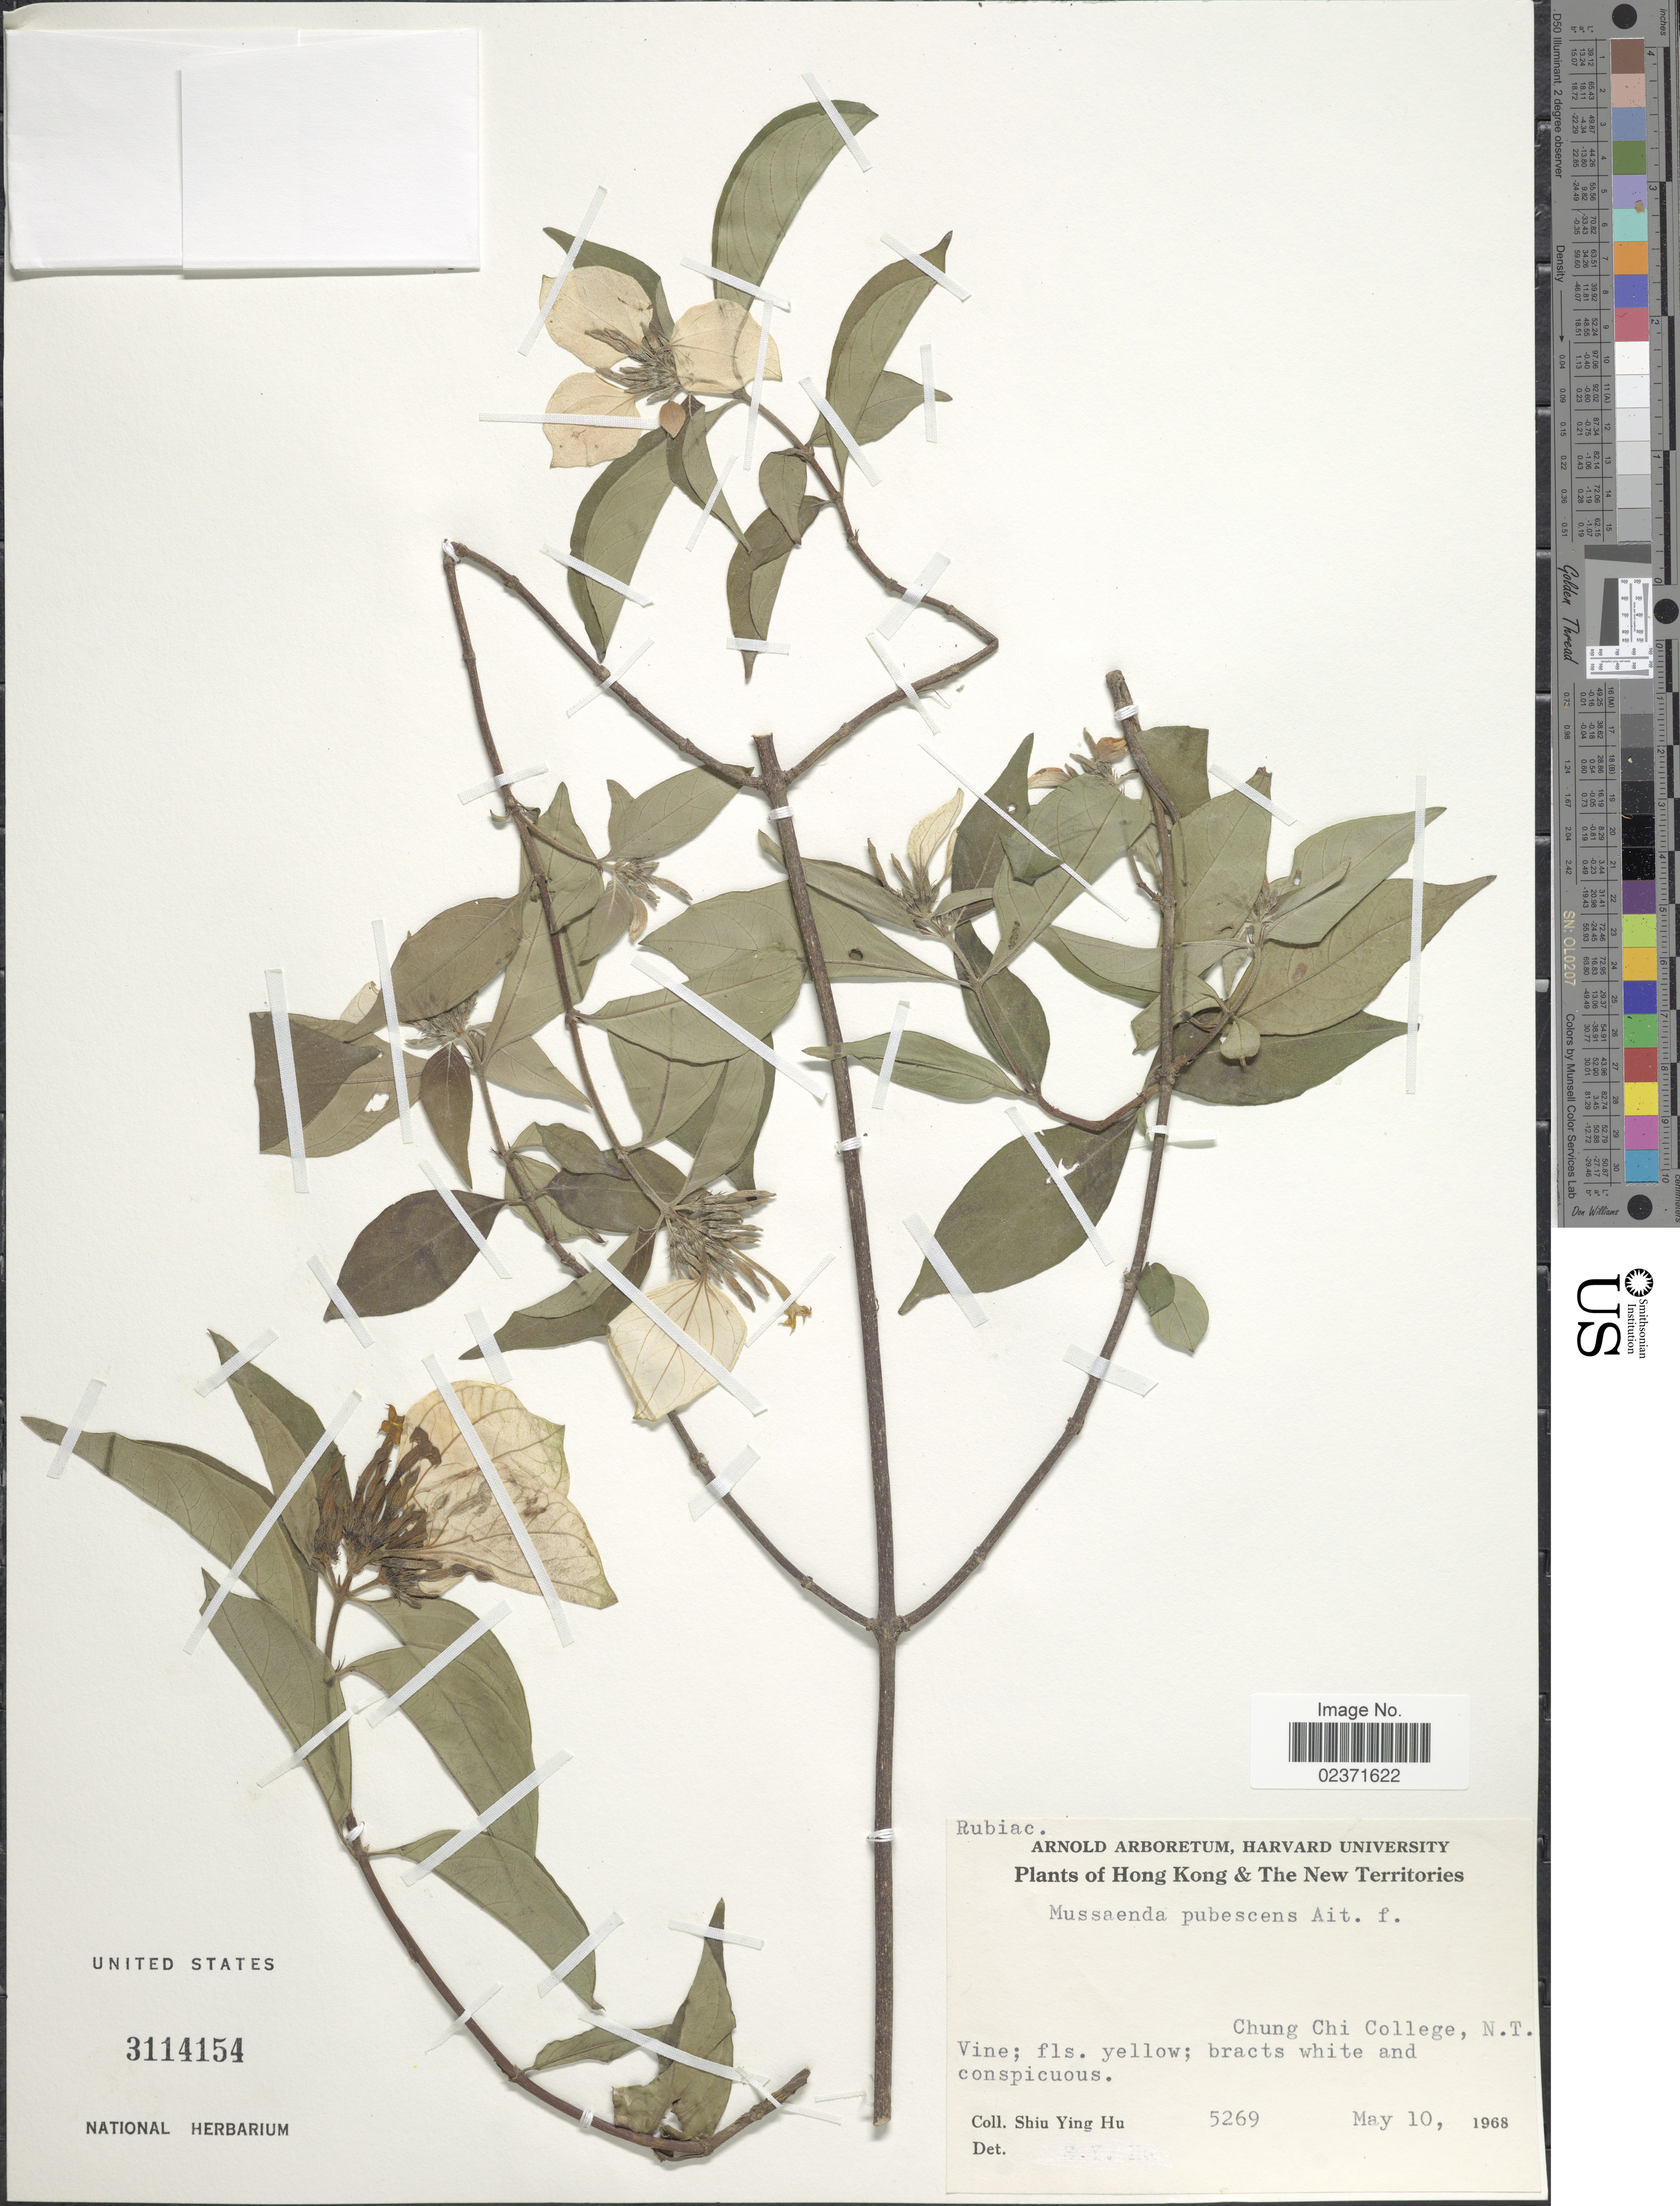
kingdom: Plantae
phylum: Tracheophyta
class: Magnoliopsida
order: Gentianales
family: Rubiaceae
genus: Mussaenda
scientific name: Mussaenda pubescens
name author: W.T. Aiton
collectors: S. Y. Hu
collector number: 5269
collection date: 1968-05-10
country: China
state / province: Hong Kong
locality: Hong Kong & The New Terrirtories. Chung Chi College, N.T.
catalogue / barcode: US 3114154